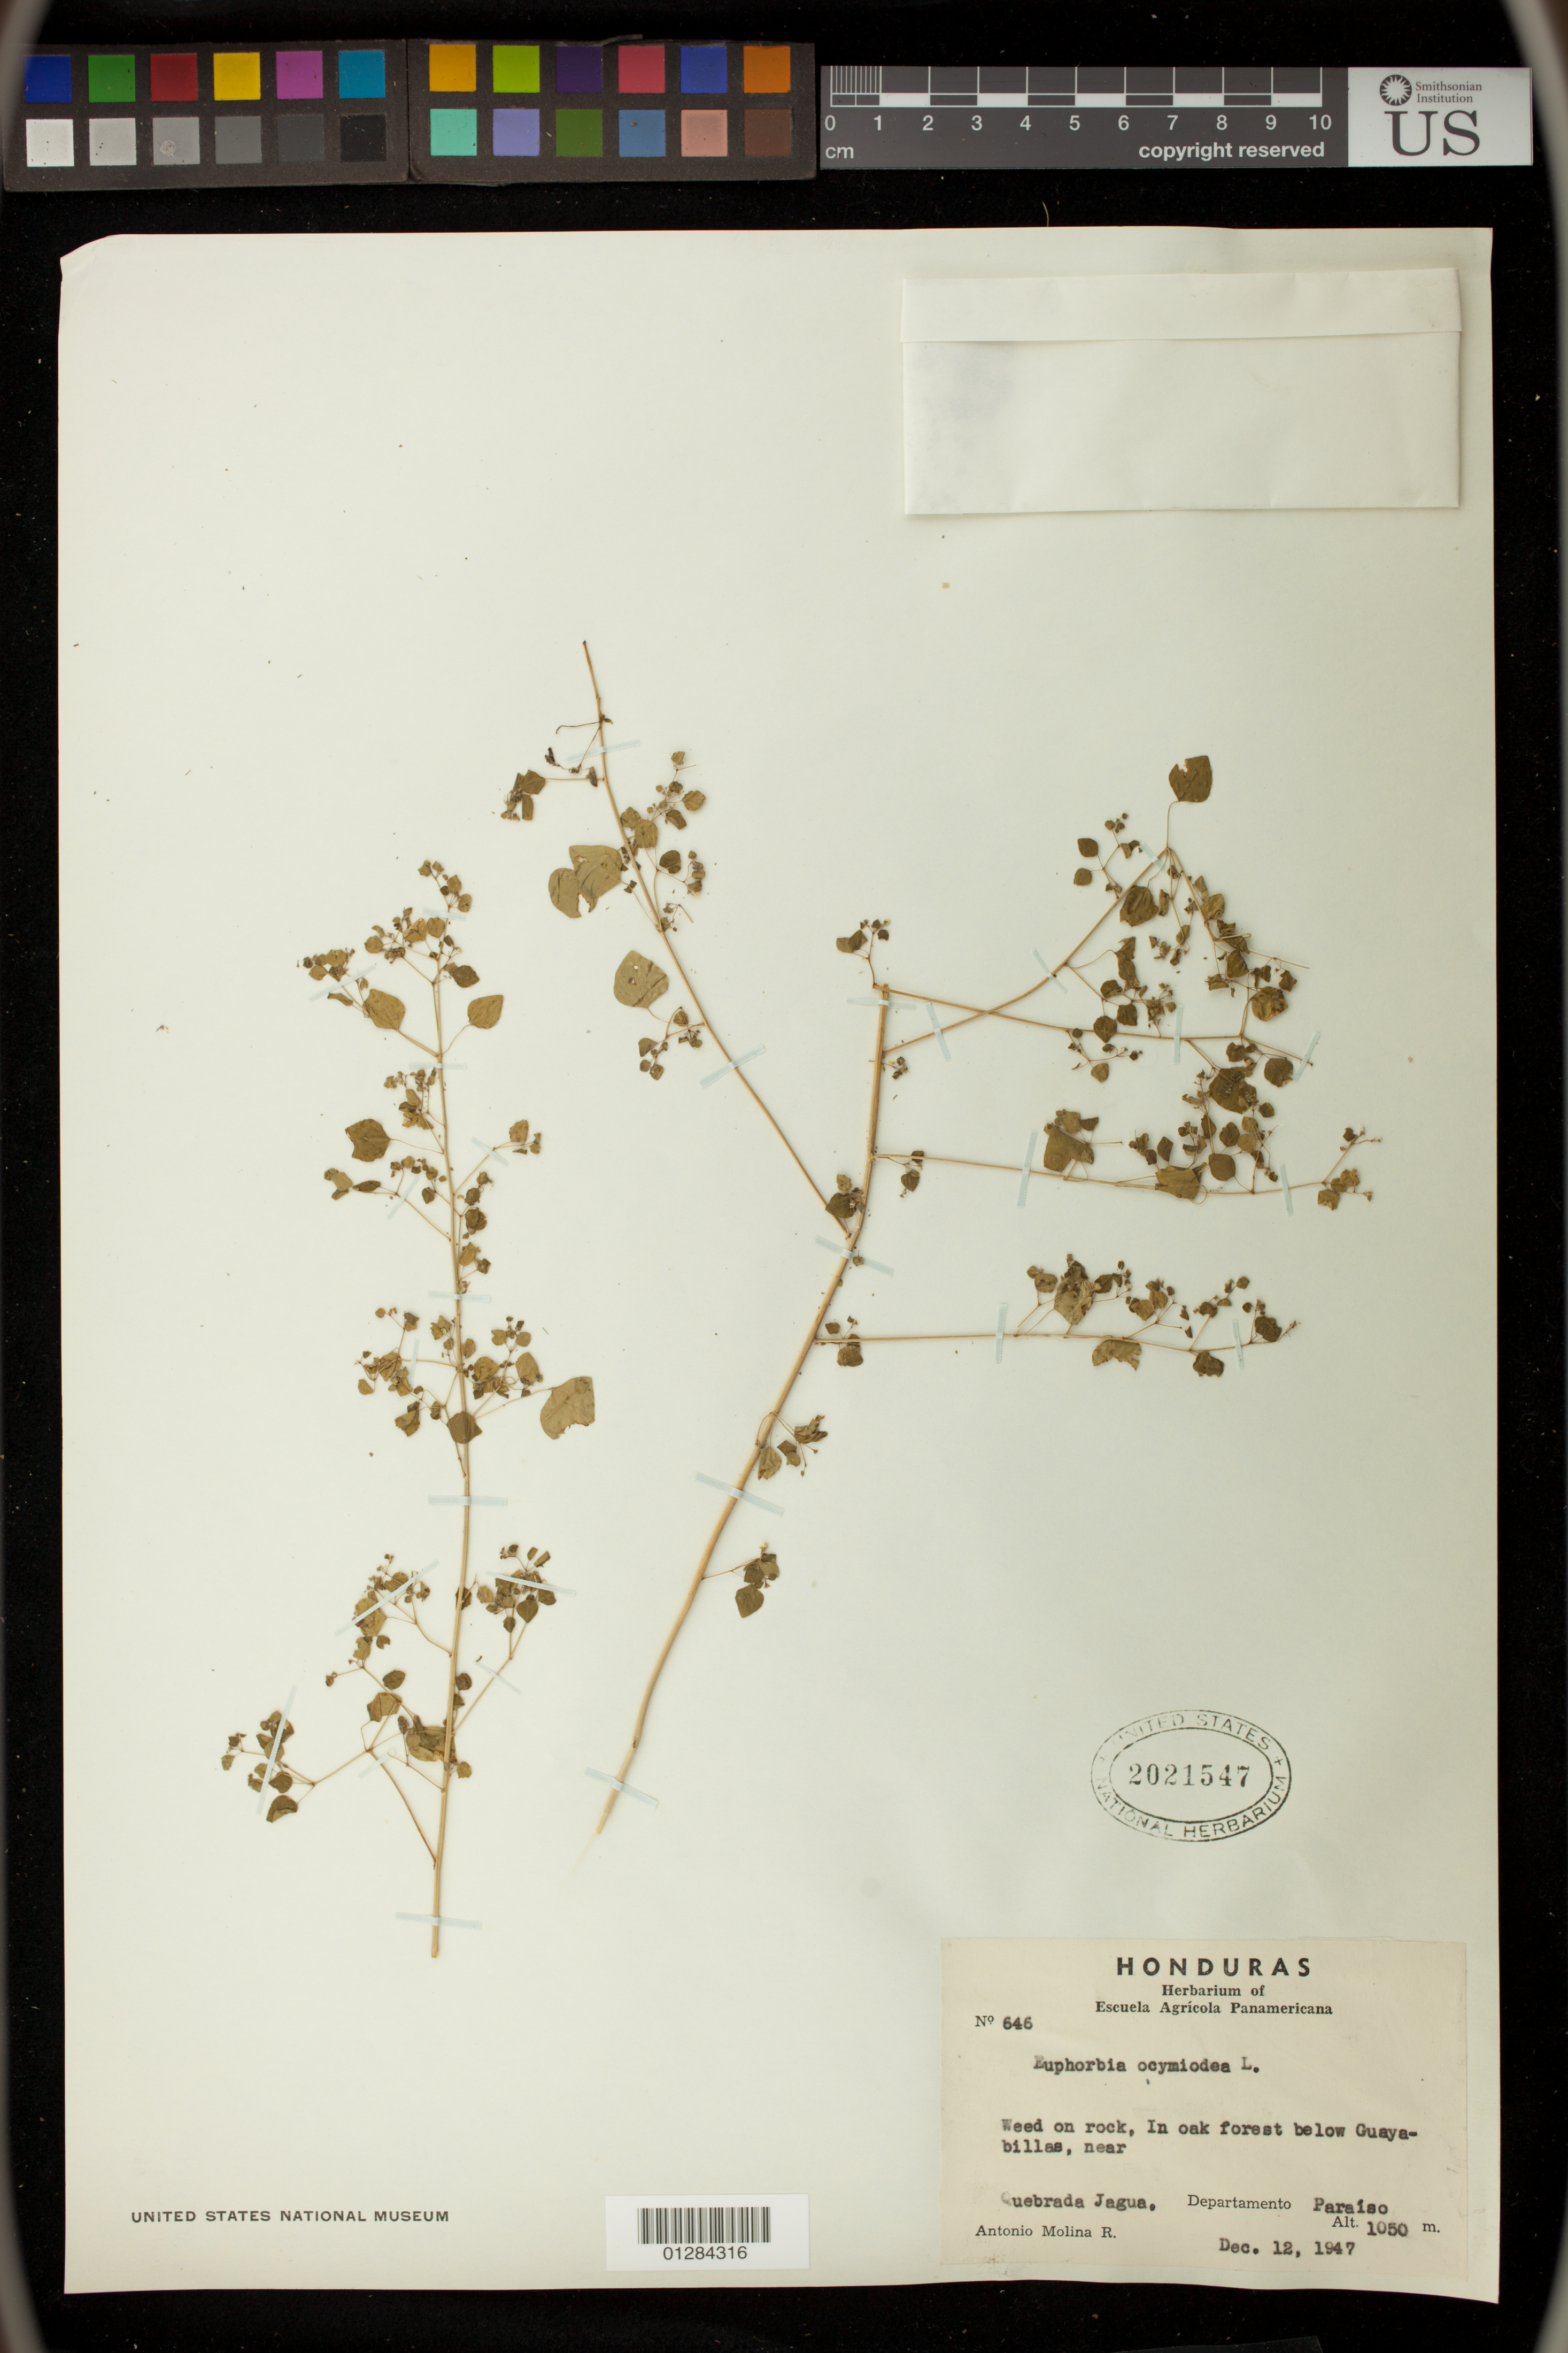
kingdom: Plantae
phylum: Tracheophyta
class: Magnoliopsida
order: Malpighiales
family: Euphorbiaceae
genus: Euphorbia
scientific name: Euphorbia ocymoidea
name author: L.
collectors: A. Molina R.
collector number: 646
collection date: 1947-12-12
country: Honduras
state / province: El Paraíso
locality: below Guaybillas near Quebrada Jagua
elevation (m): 1050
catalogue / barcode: US 2021547